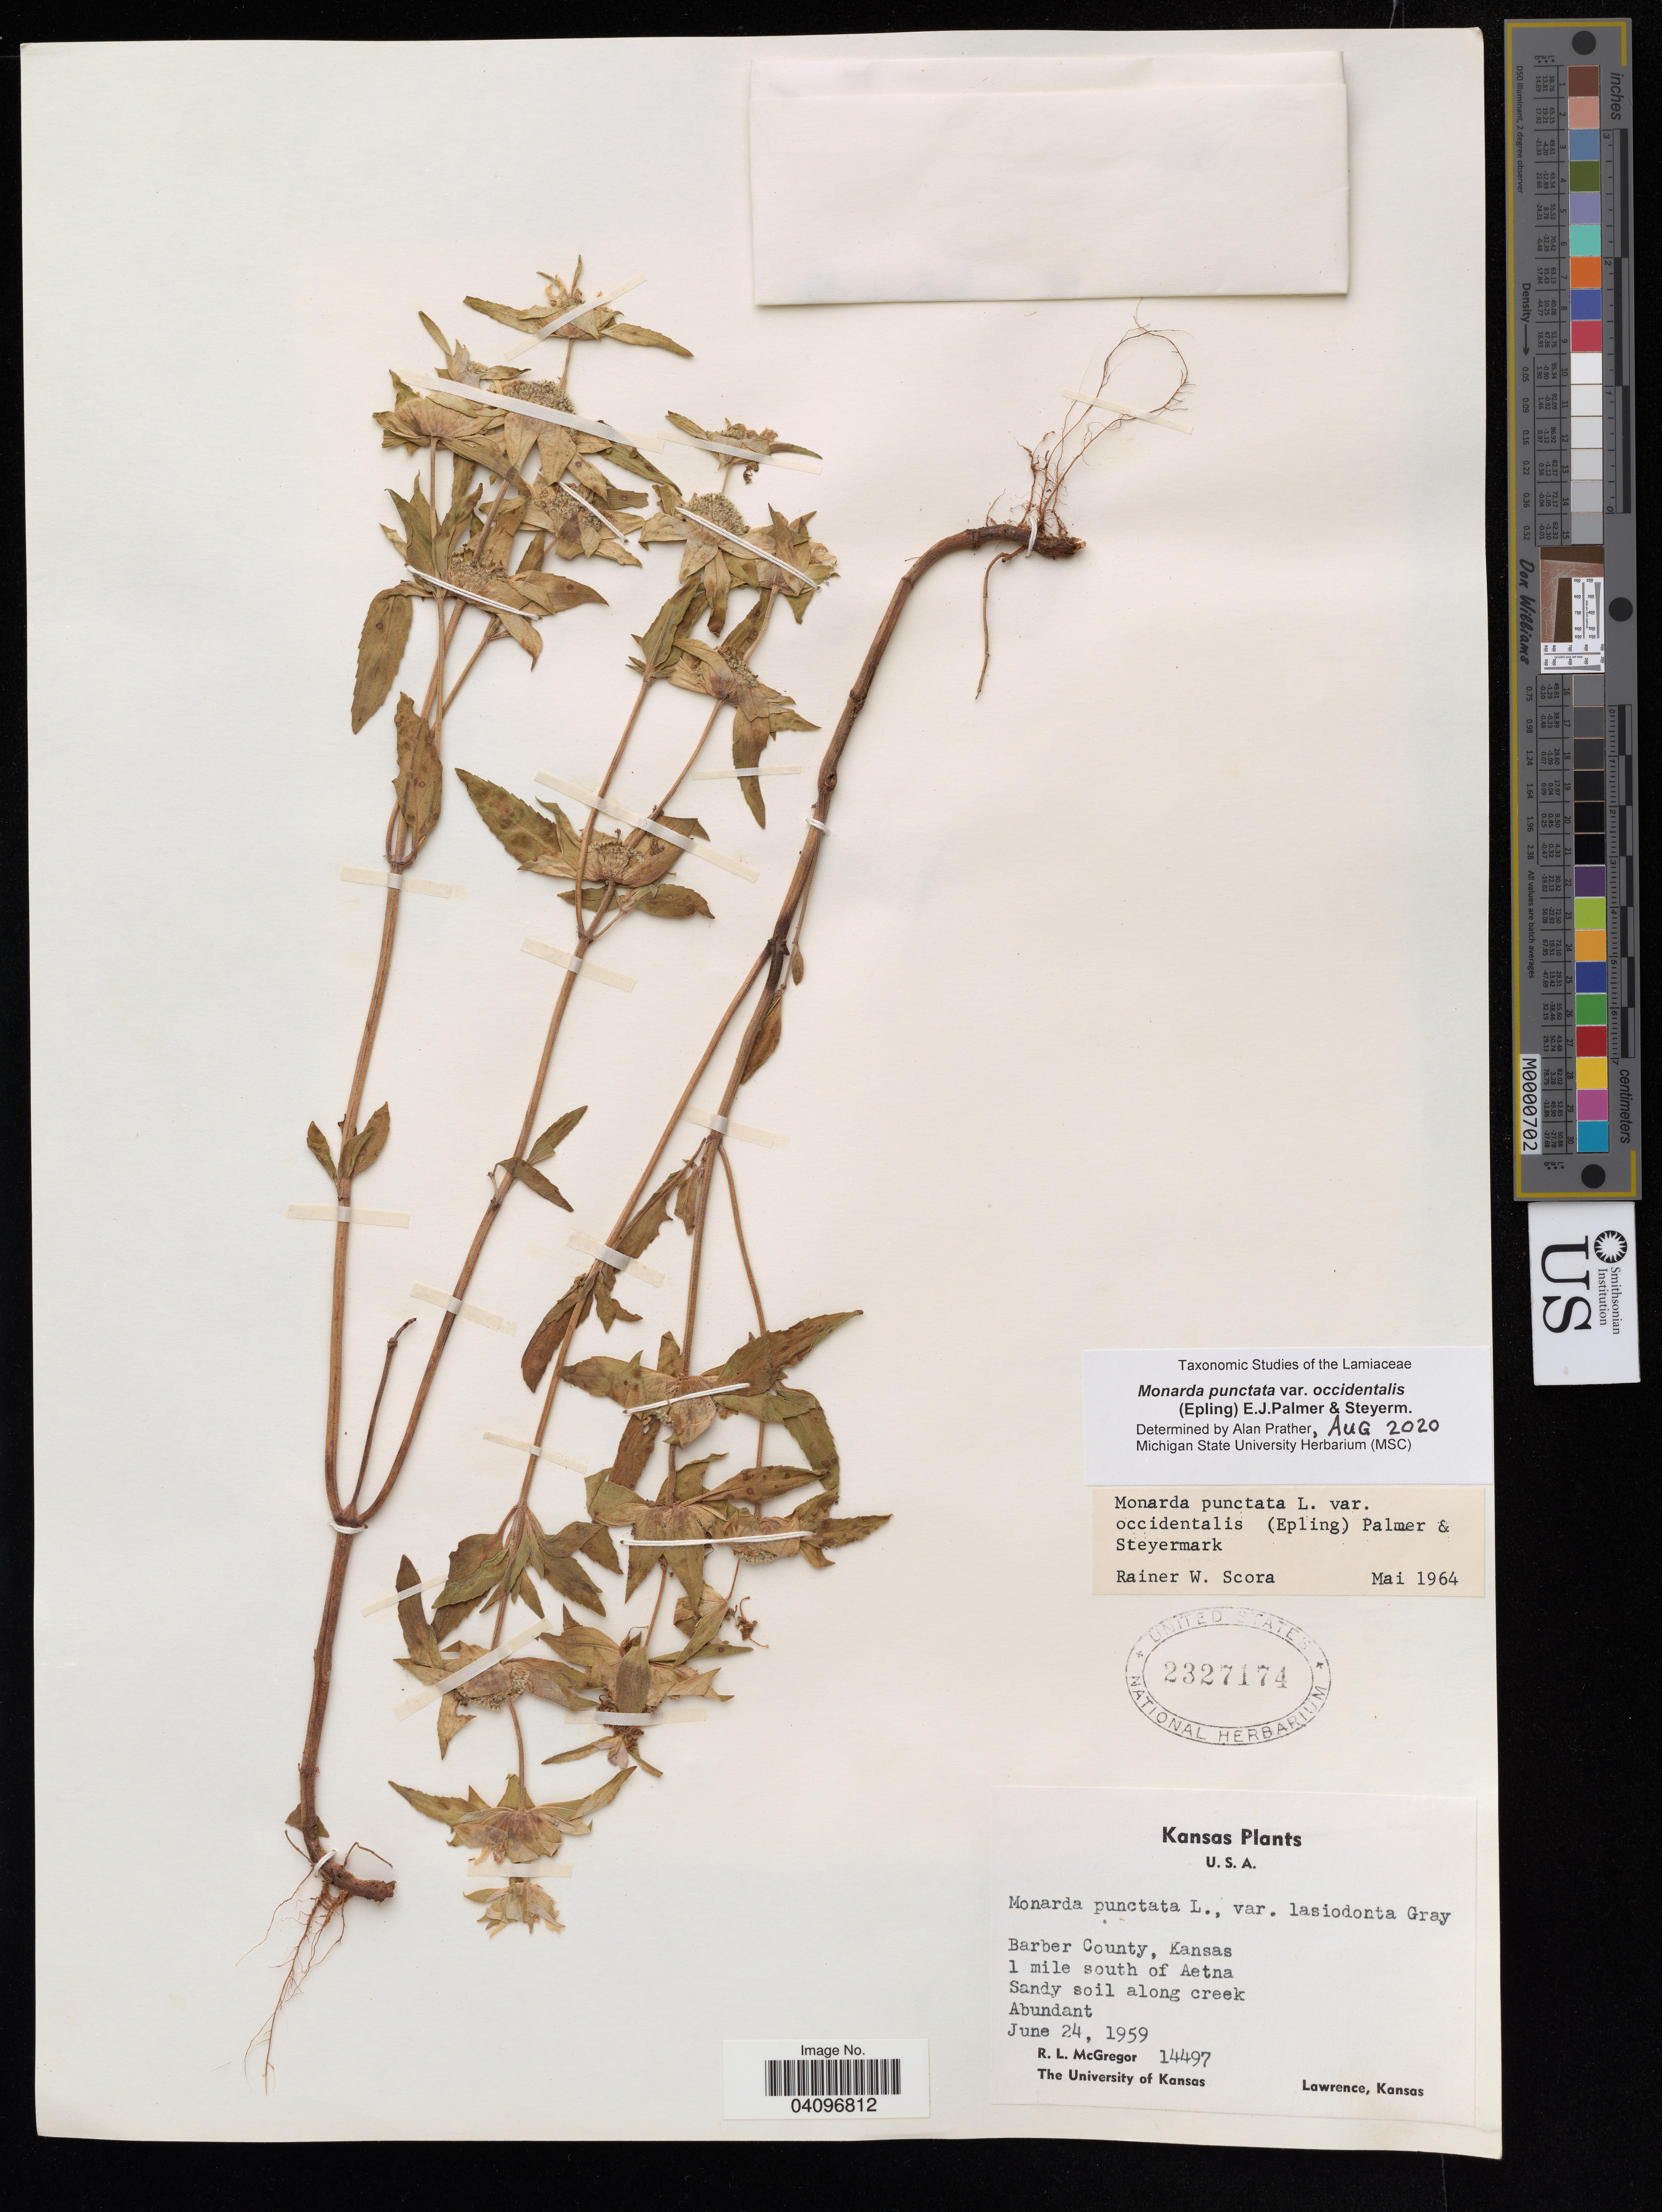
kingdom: Plantae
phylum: Tracheophyta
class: Magnoliopsida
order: Lamiales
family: Lamiaceae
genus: Monarda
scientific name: Monarda punctata var. punctata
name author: L.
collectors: R. McGregor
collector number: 14497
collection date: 1959-06-24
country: United States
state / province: Kansas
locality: Barber County, Kansas, 1 mile south of Aetna.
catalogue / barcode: US 2327174